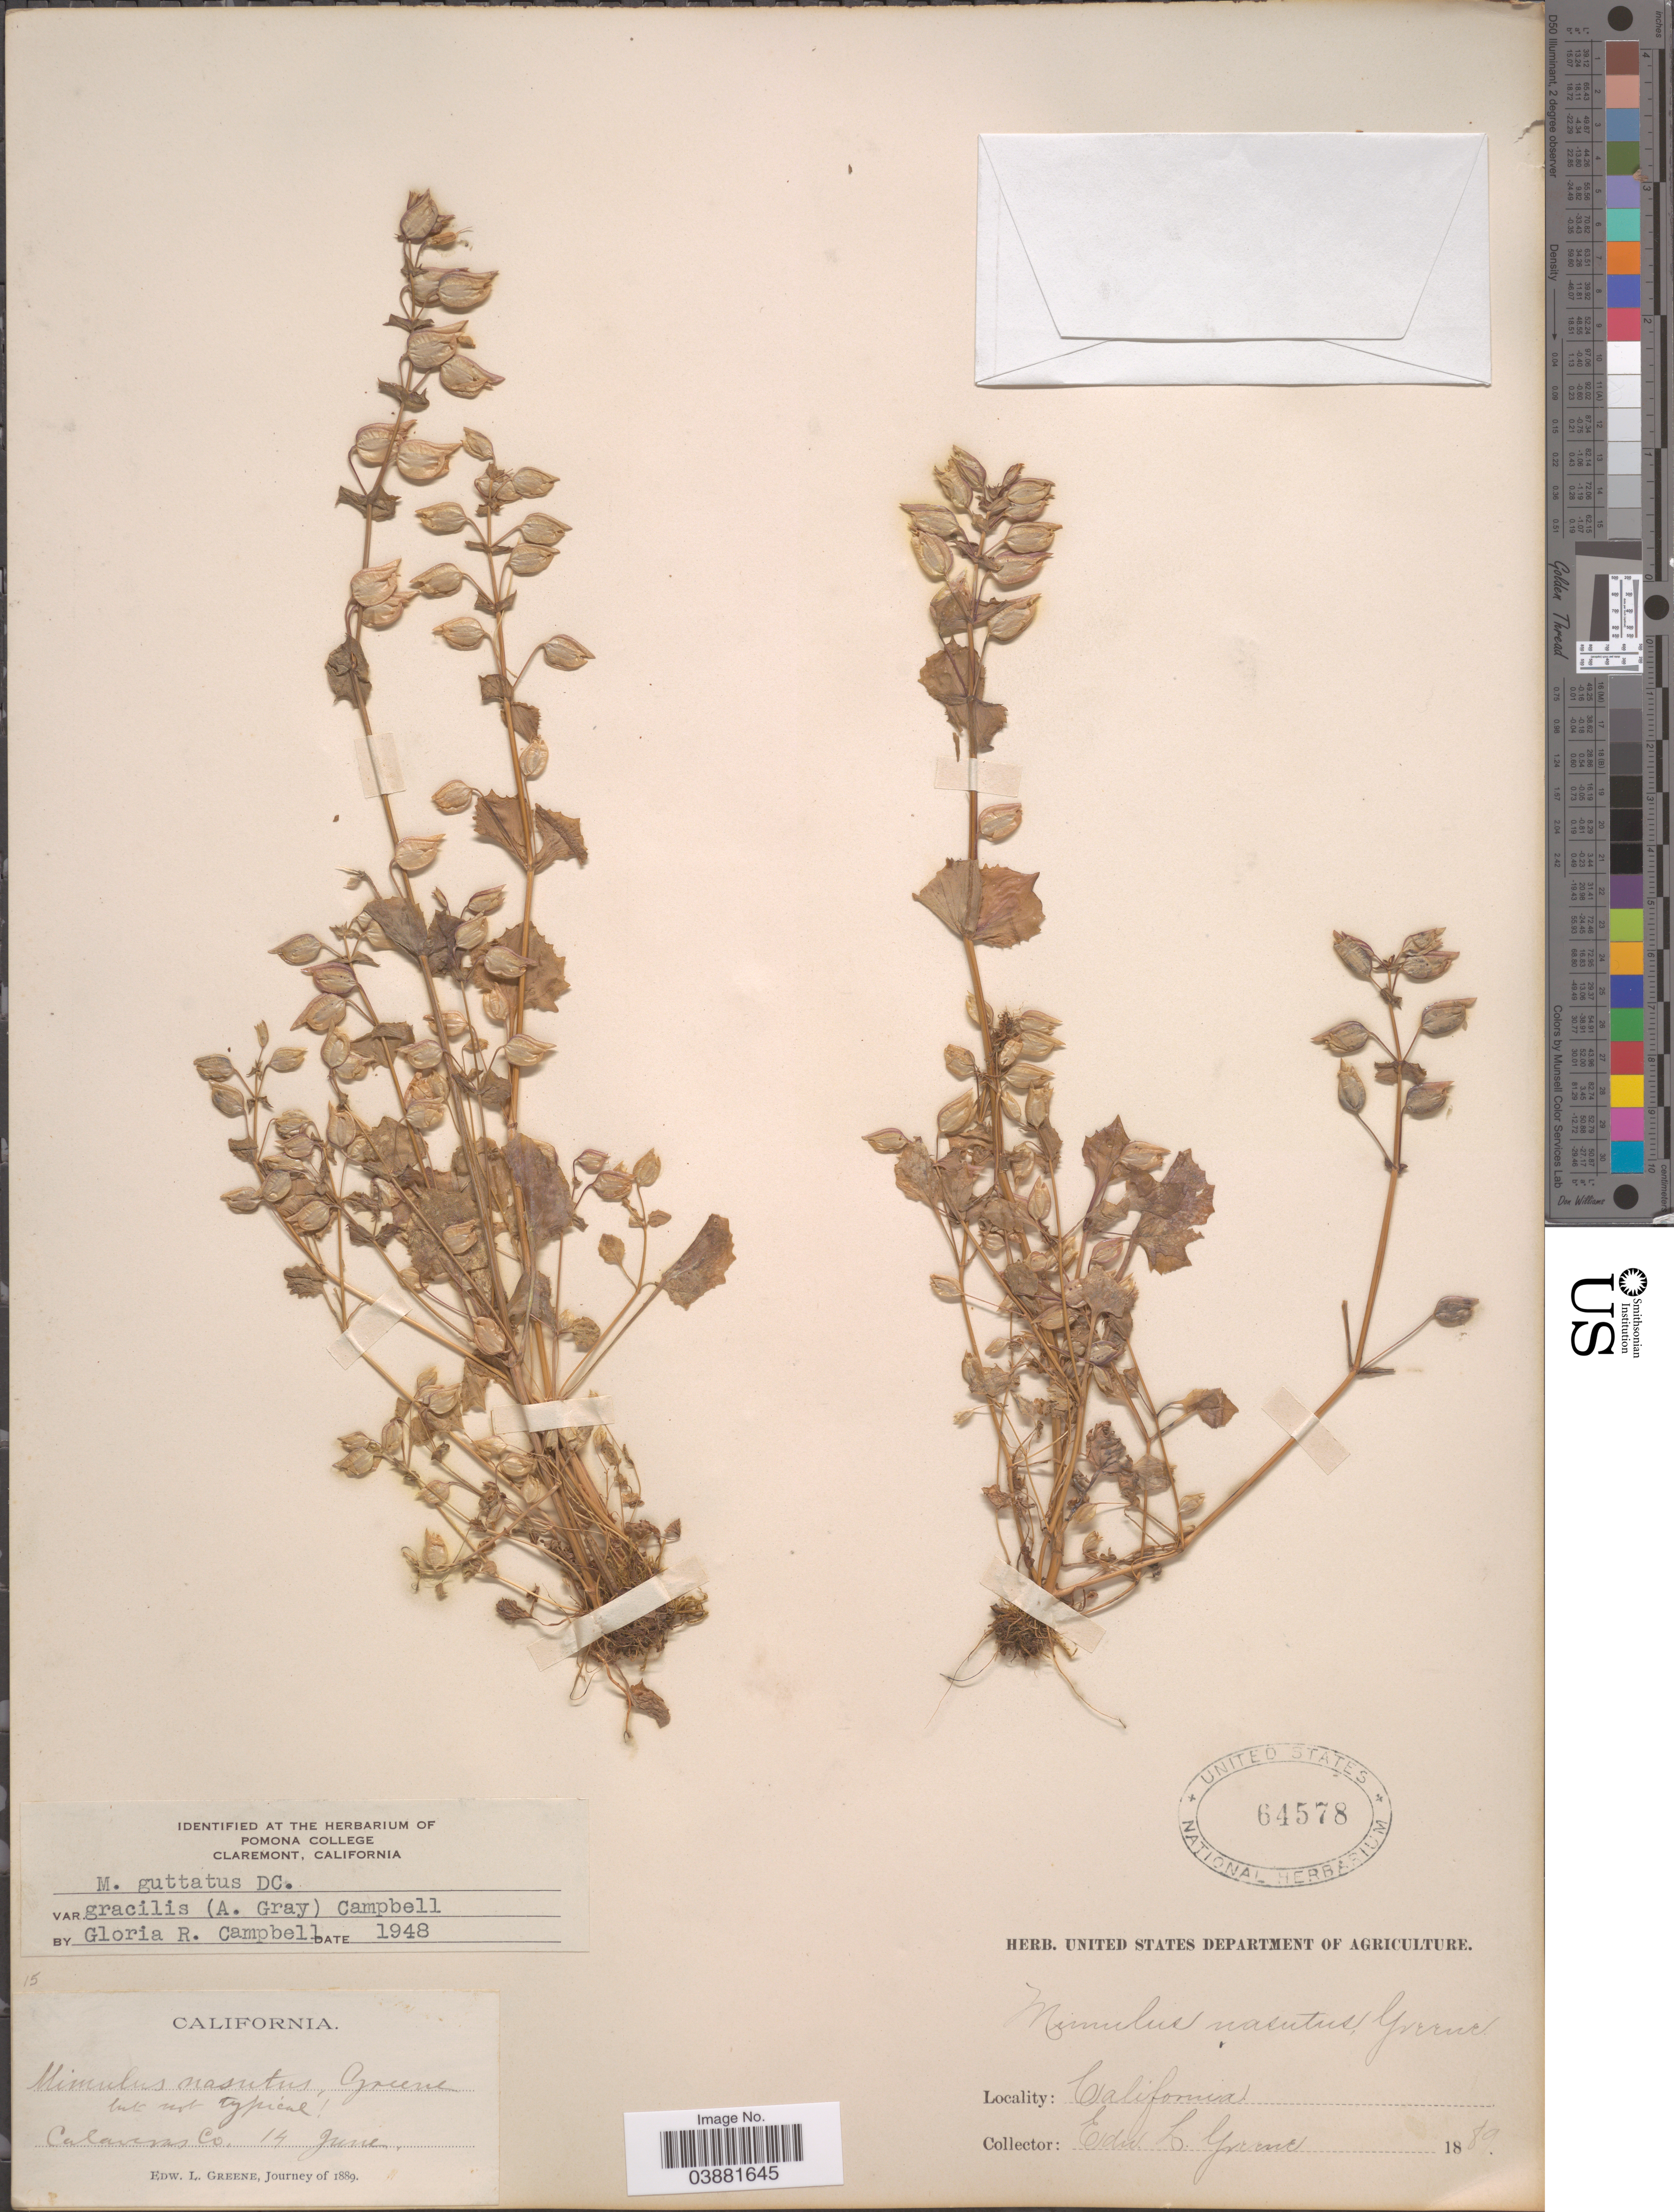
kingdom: Plantae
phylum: Tracheophyta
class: Magnoliopsida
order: Lamiales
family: Phrymaceae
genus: Mimulus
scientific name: Mimulus guttatus var. gracilis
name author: (A. Gray) G.R. Campb.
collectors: E. L. Greene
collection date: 1889-06-14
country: United States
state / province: California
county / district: Calaveras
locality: Calaveras Co.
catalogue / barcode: US 64578